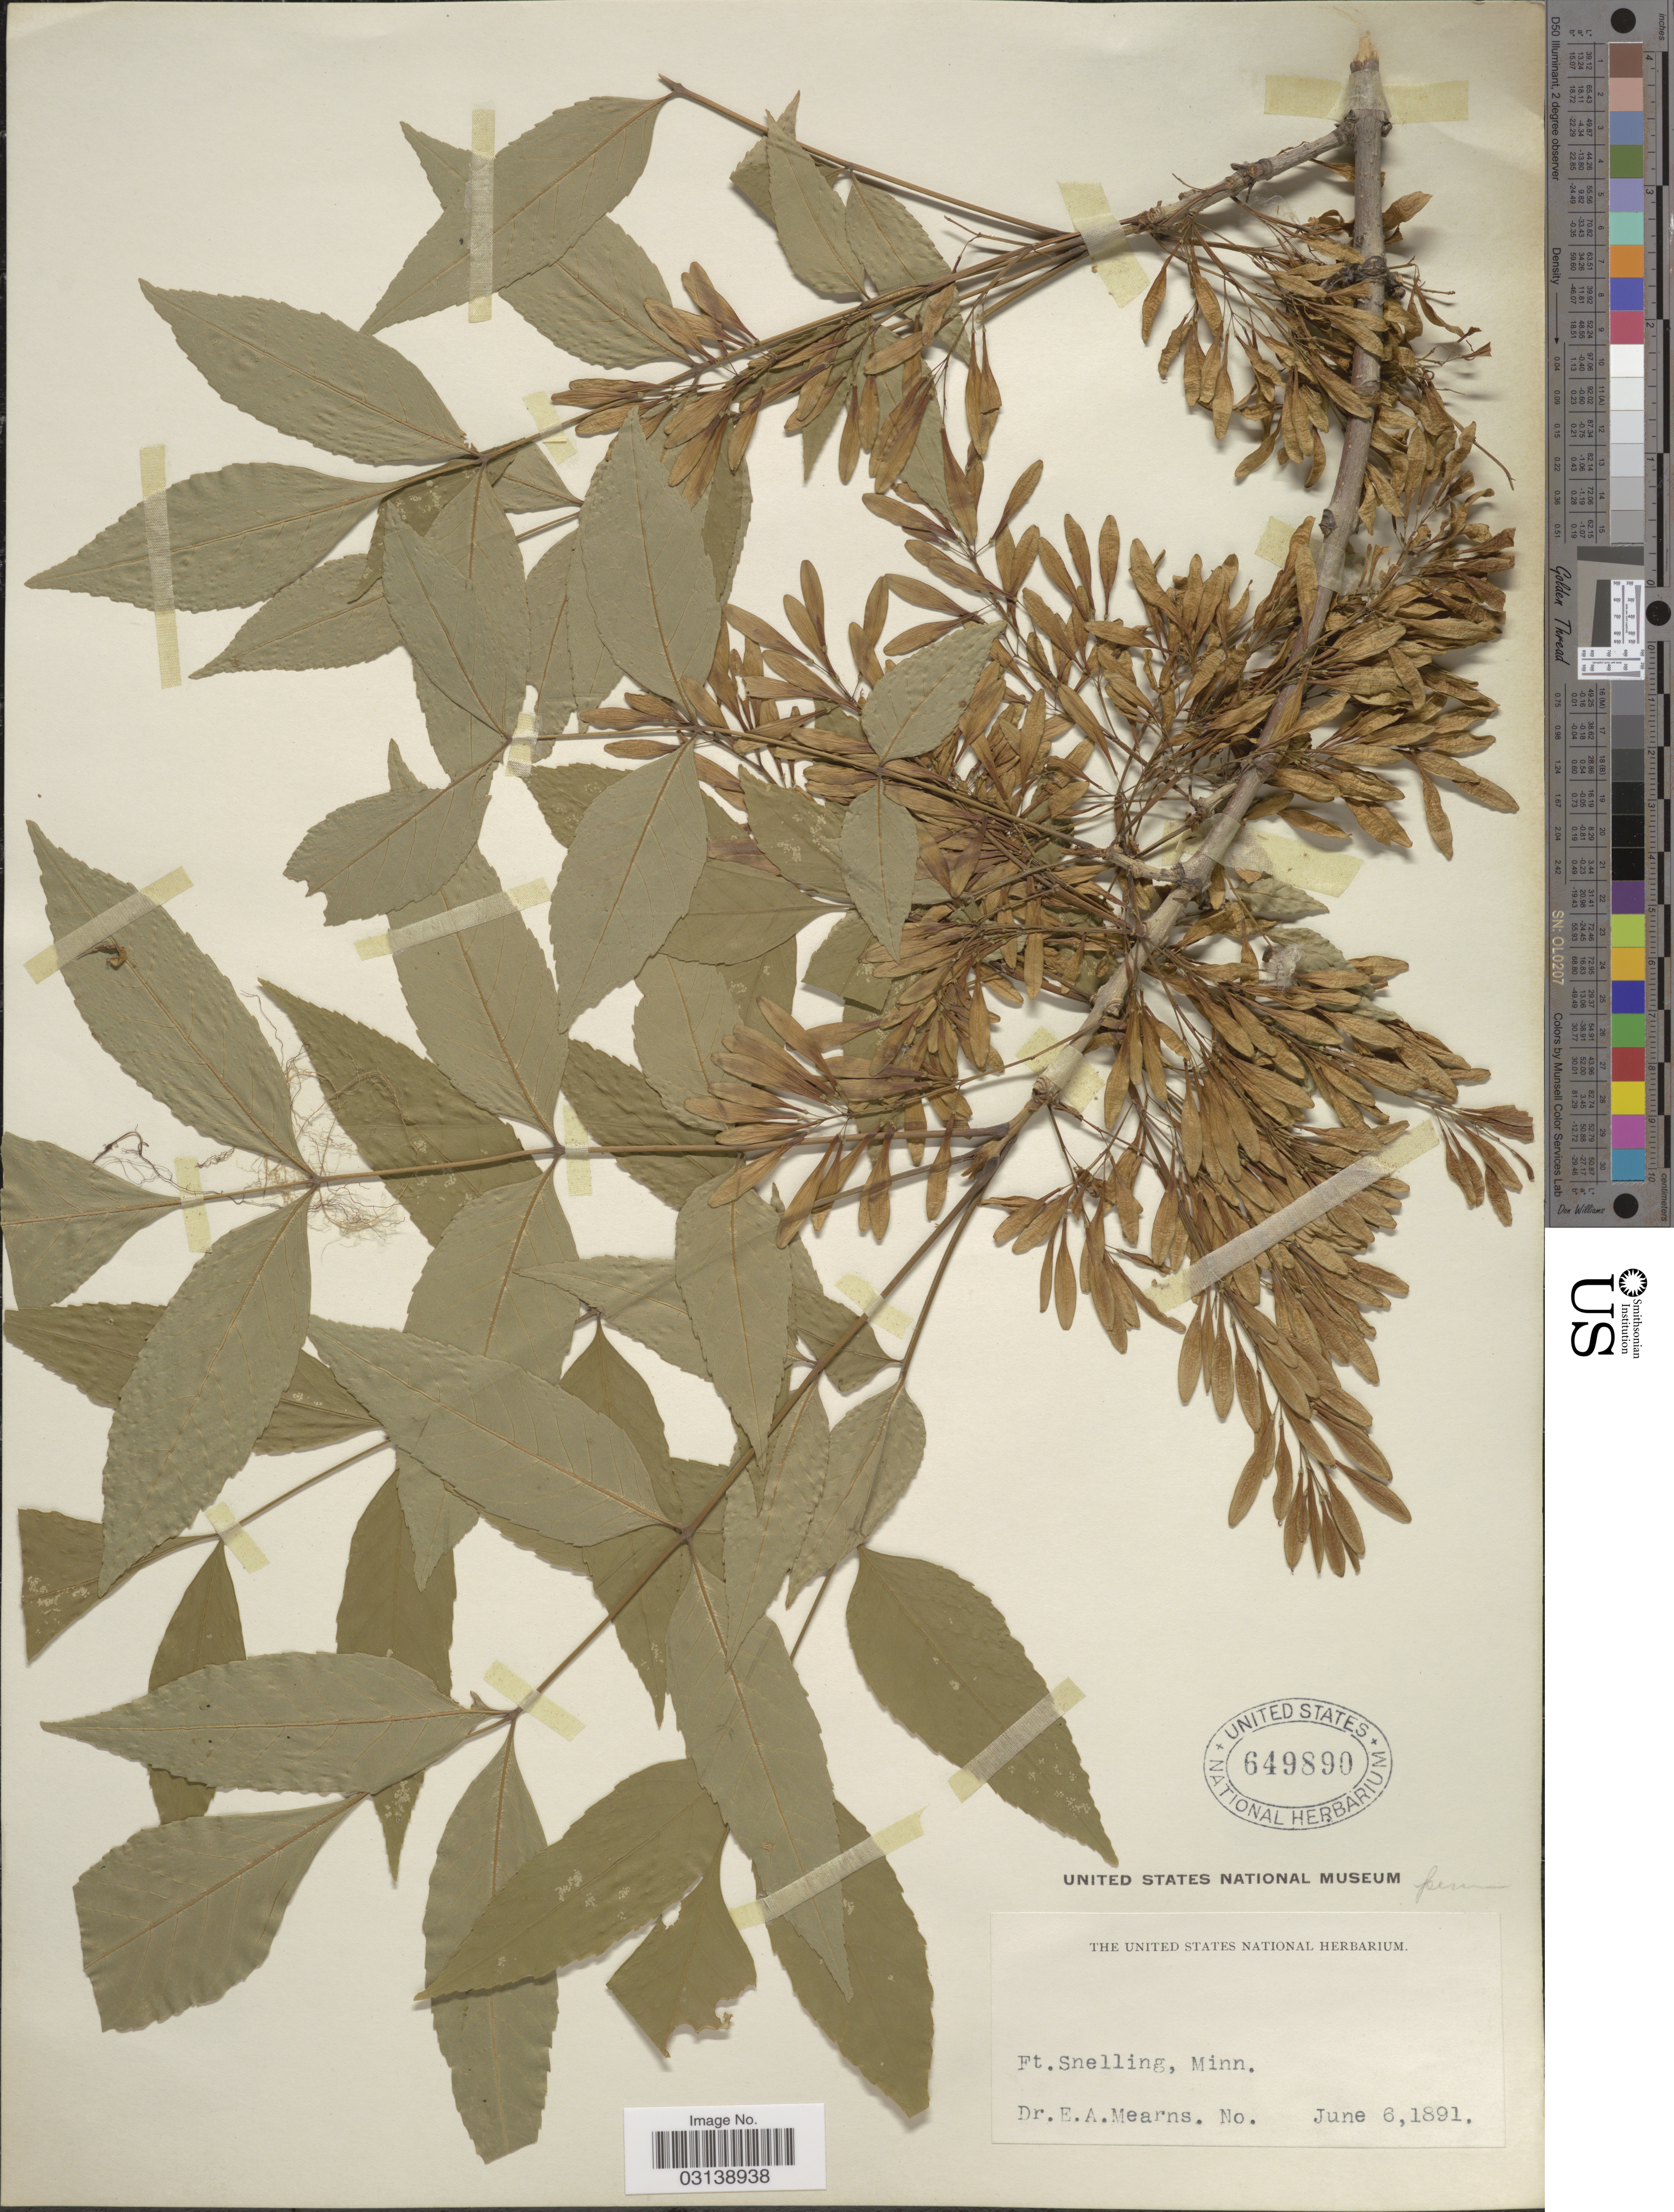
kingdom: Plantae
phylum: Tracheophyta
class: Magnoliopsida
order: Lamiales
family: Oleaceae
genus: Fraxinus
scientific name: Fraxinus pennsylvanica var. campestris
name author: (Britton) F.C. Gates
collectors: E. A. Mearns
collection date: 1891-06-06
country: United States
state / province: Minnesota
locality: Ft. Snelling.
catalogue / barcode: US 649890